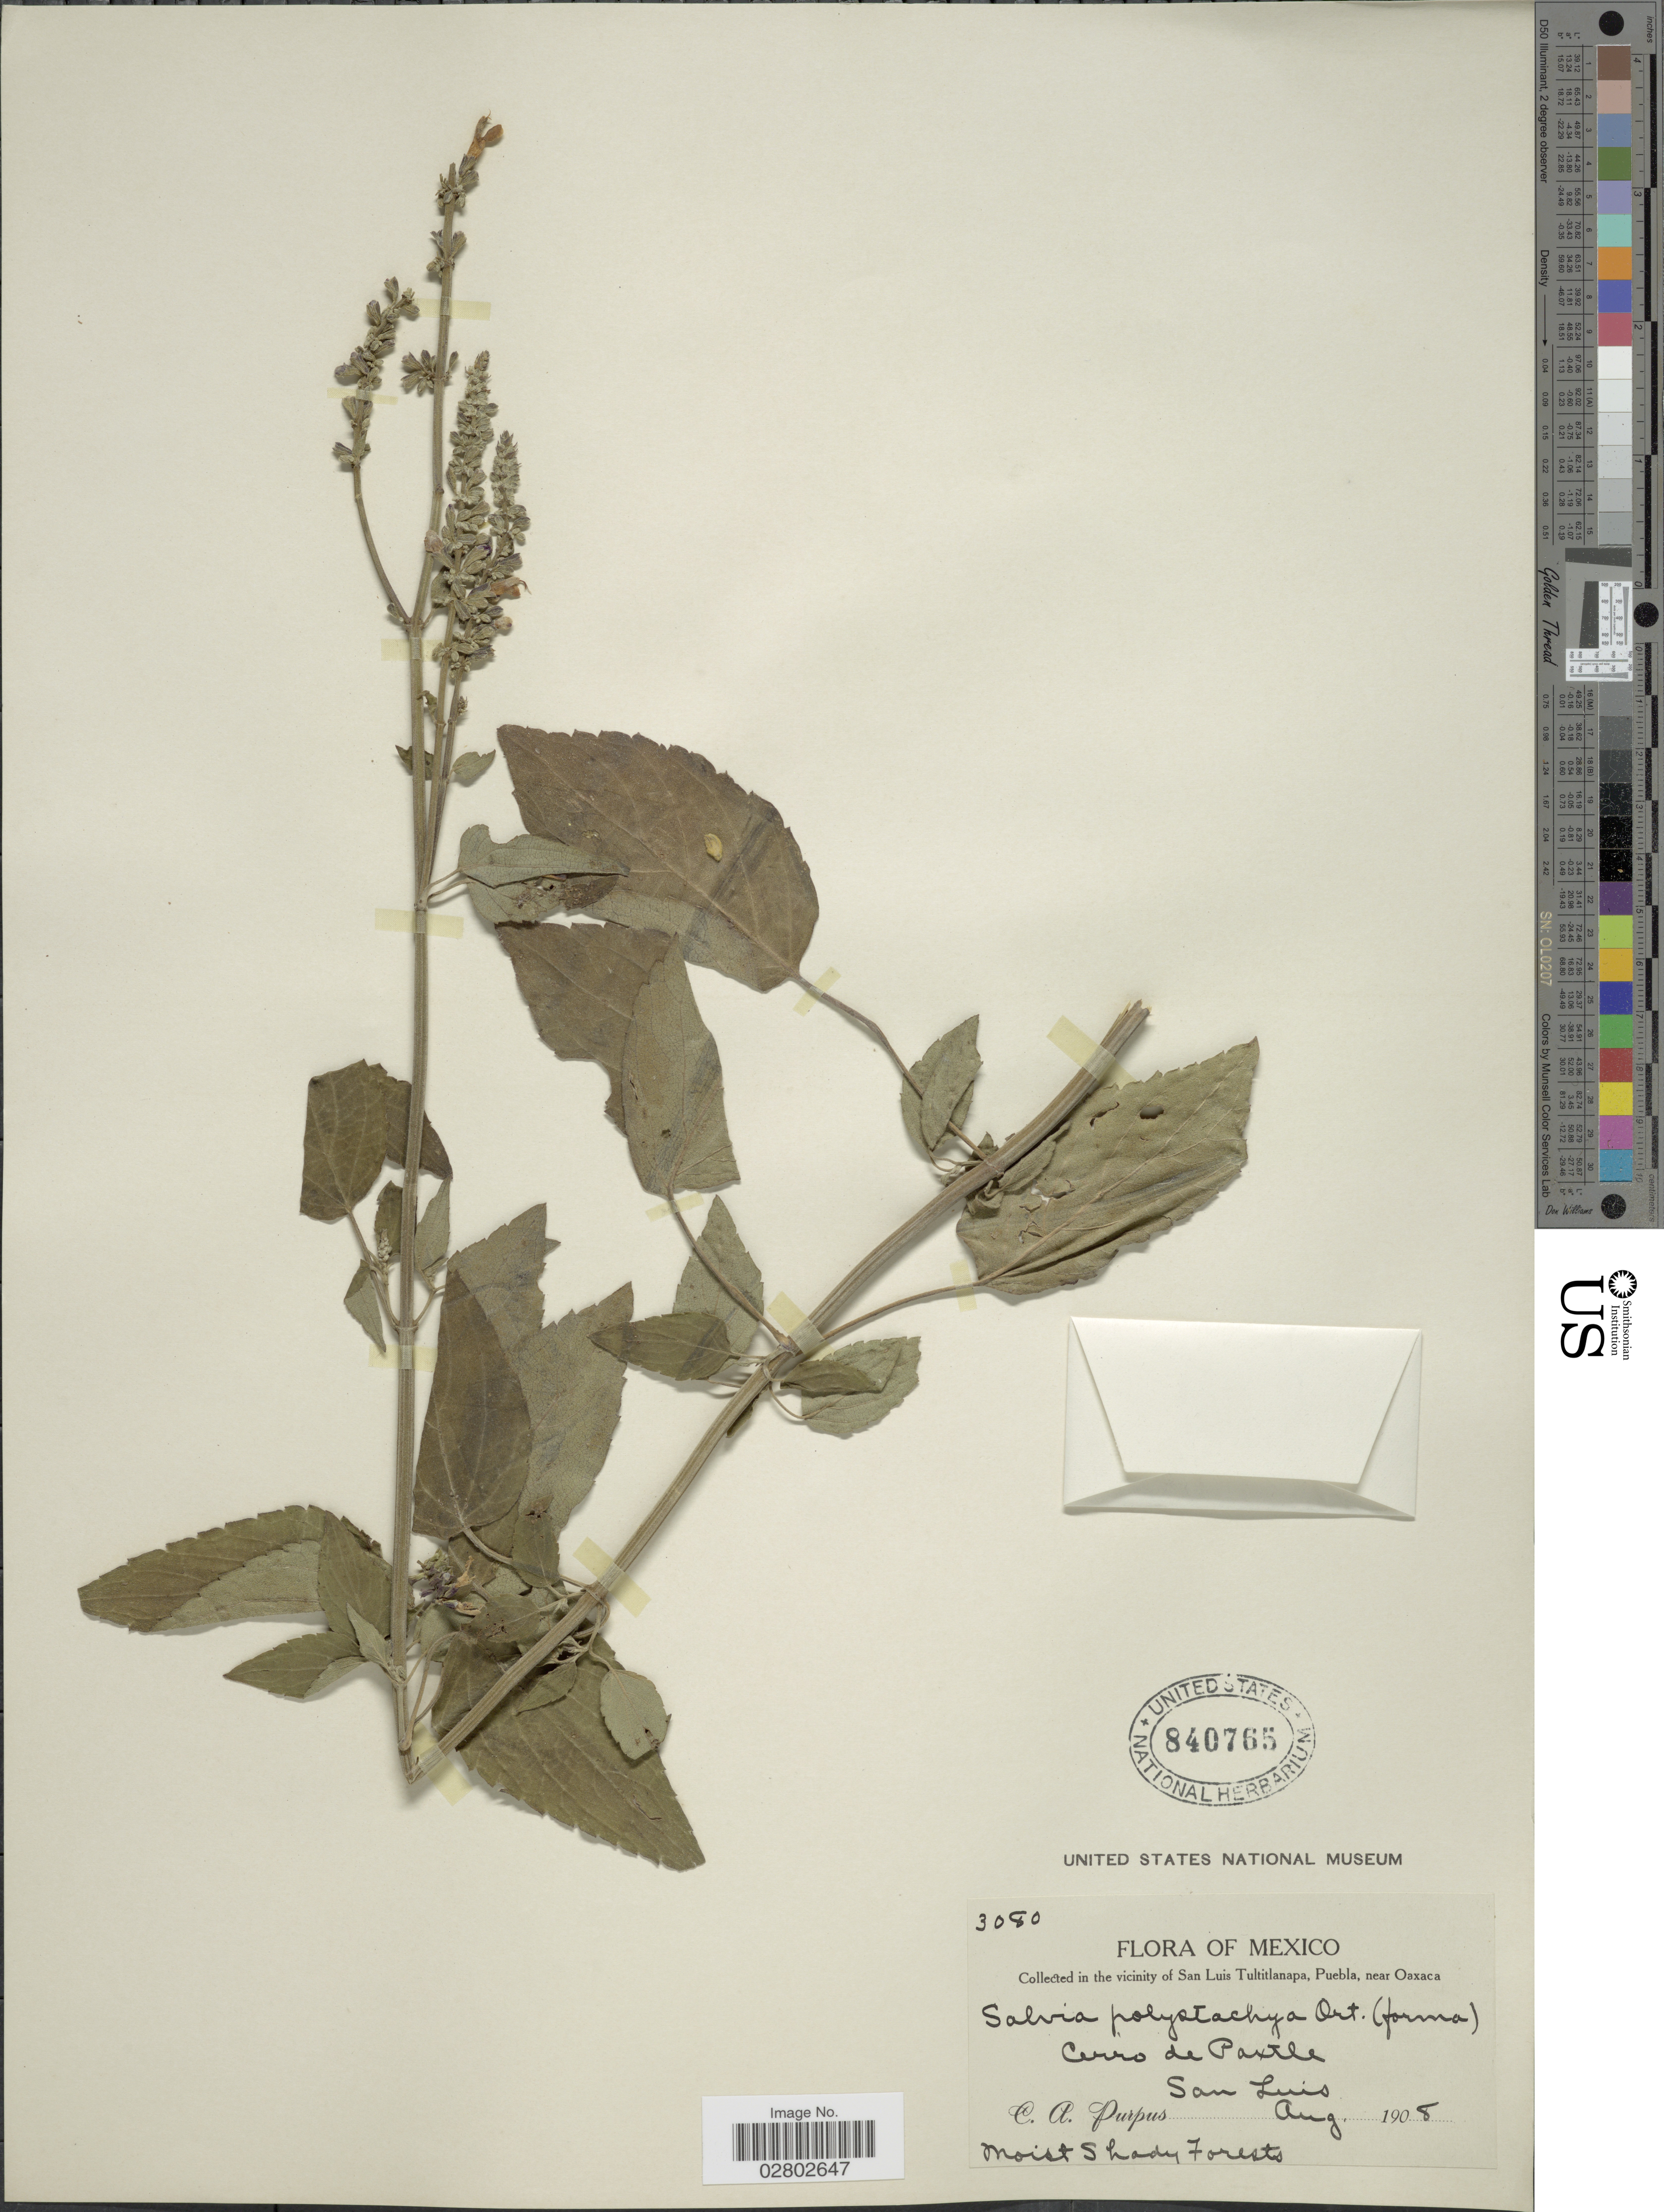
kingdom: Plantae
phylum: Tracheophyta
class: Magnoliopsida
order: Lamiales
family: Lamiaceae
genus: Salvia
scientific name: Salvia polystachya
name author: Cav.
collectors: C. A. Purpus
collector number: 3080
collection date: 1908-08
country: Mexico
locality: In the vicinity of San Luis Tultitlanapa, Puebla, near Oaxaca. Cerro de Paxtle. San Luis.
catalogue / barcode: US 840765